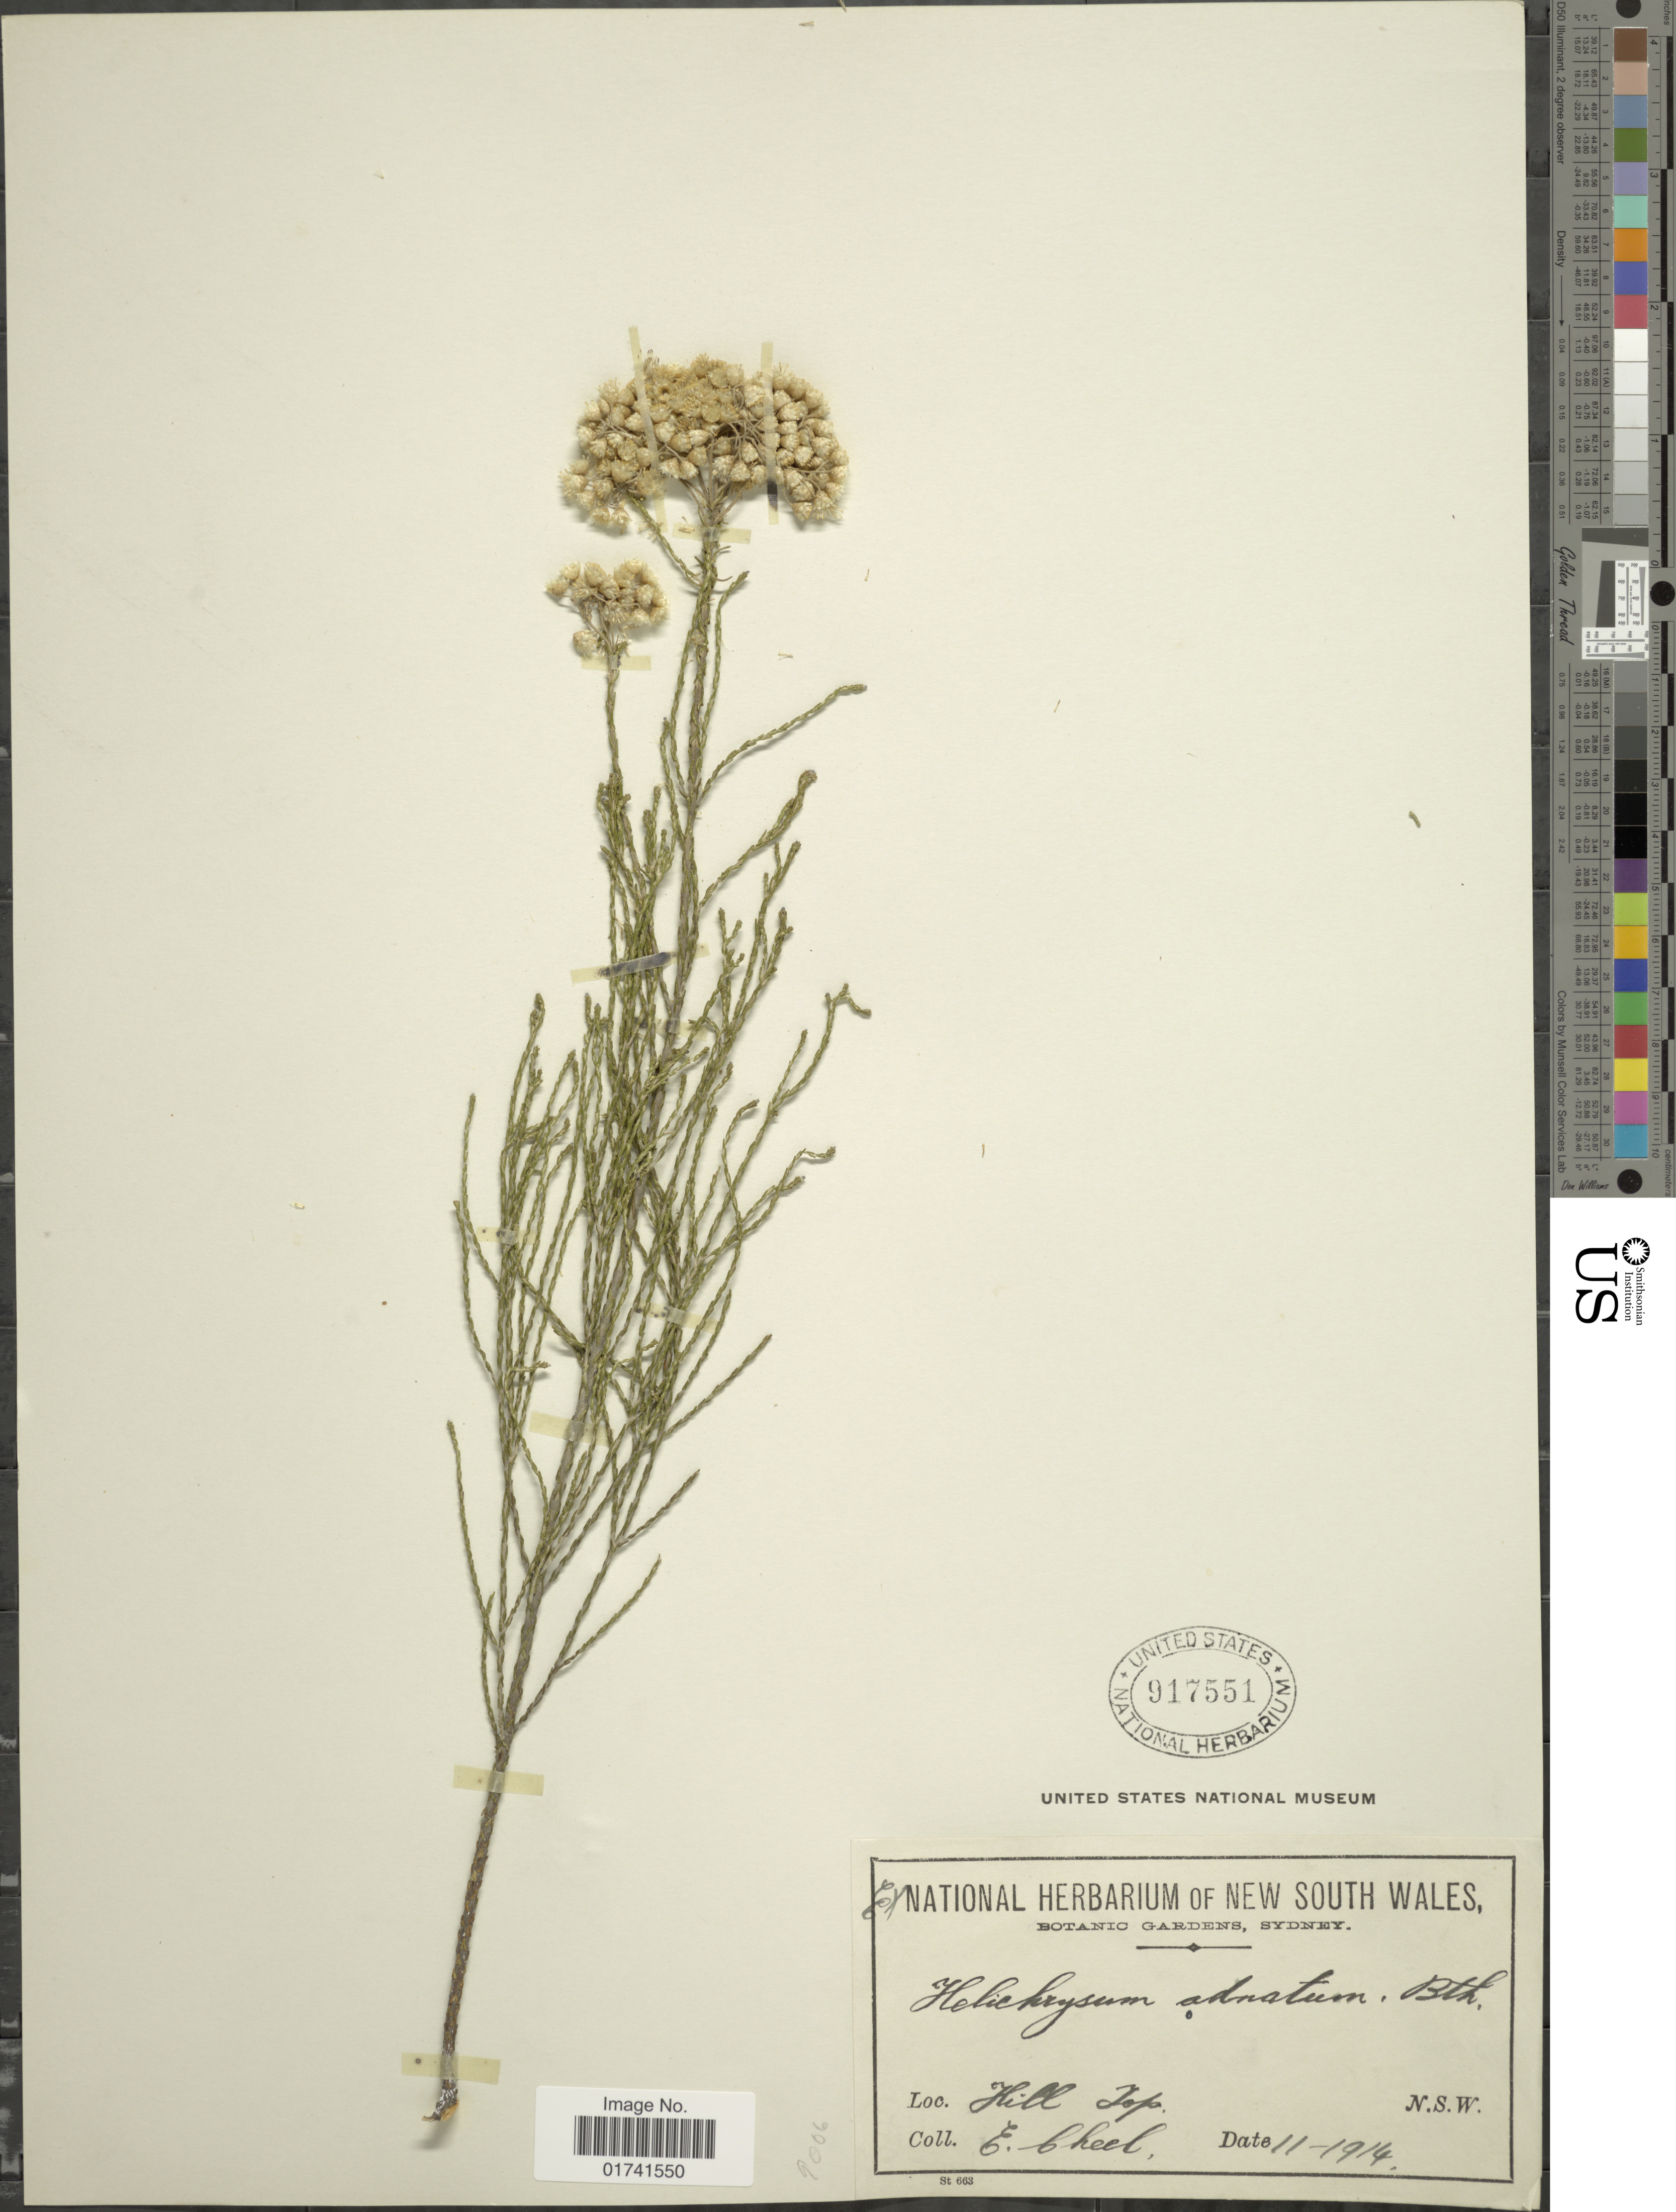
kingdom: Plantae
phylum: Tracheophyta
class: Magnoliopsida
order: Asterales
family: Asteraceae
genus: Ozothamnus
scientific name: Ozothamnus adnatus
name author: DC.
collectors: E. Cheel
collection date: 1914-11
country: Australia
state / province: New South Wales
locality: Hill Top.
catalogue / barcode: US 917551